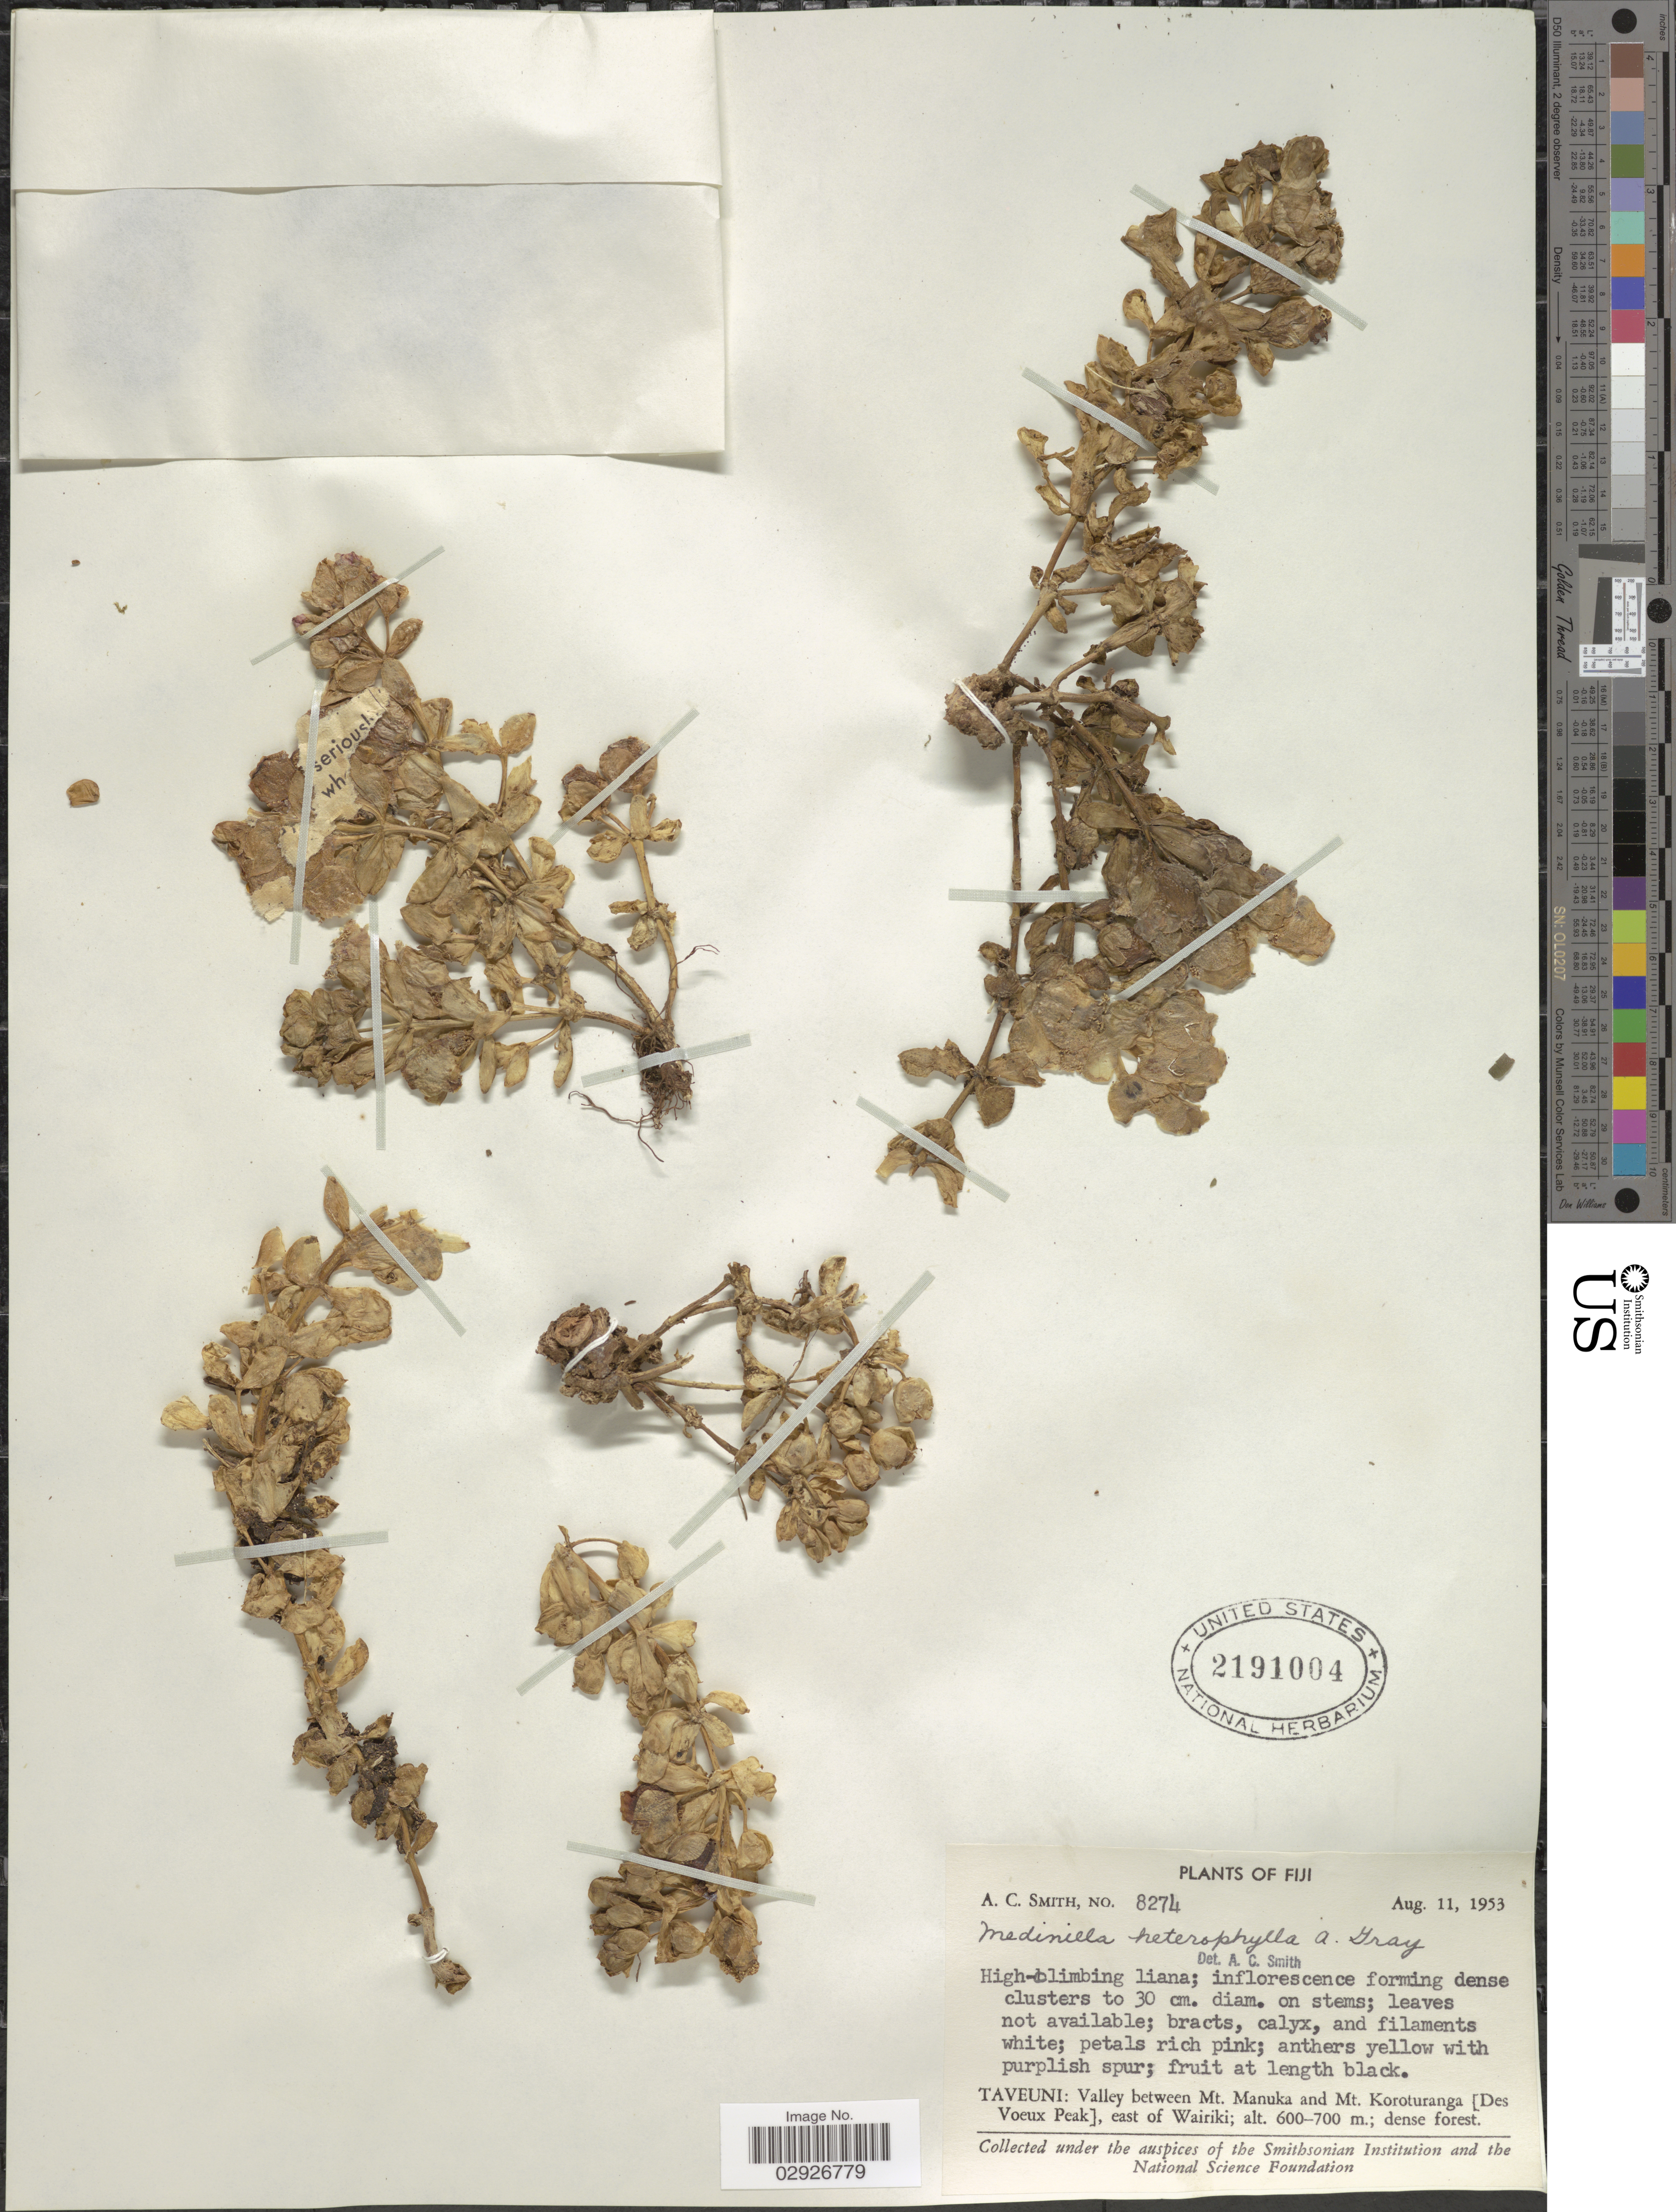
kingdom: Plantae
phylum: Tracheophyta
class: Magnoliopsida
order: Myrtales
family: Melastomataceae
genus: Medinilla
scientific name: Medinilla heterophylla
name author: A. Gray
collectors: A. C. Smith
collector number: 8274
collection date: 1953-08-11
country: Fiji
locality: Taveuni: Valley between Mt. Manuka and Mt. Koroturanga [Des Voeux Peak], east of Wairiki.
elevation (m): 600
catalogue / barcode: US 2191004